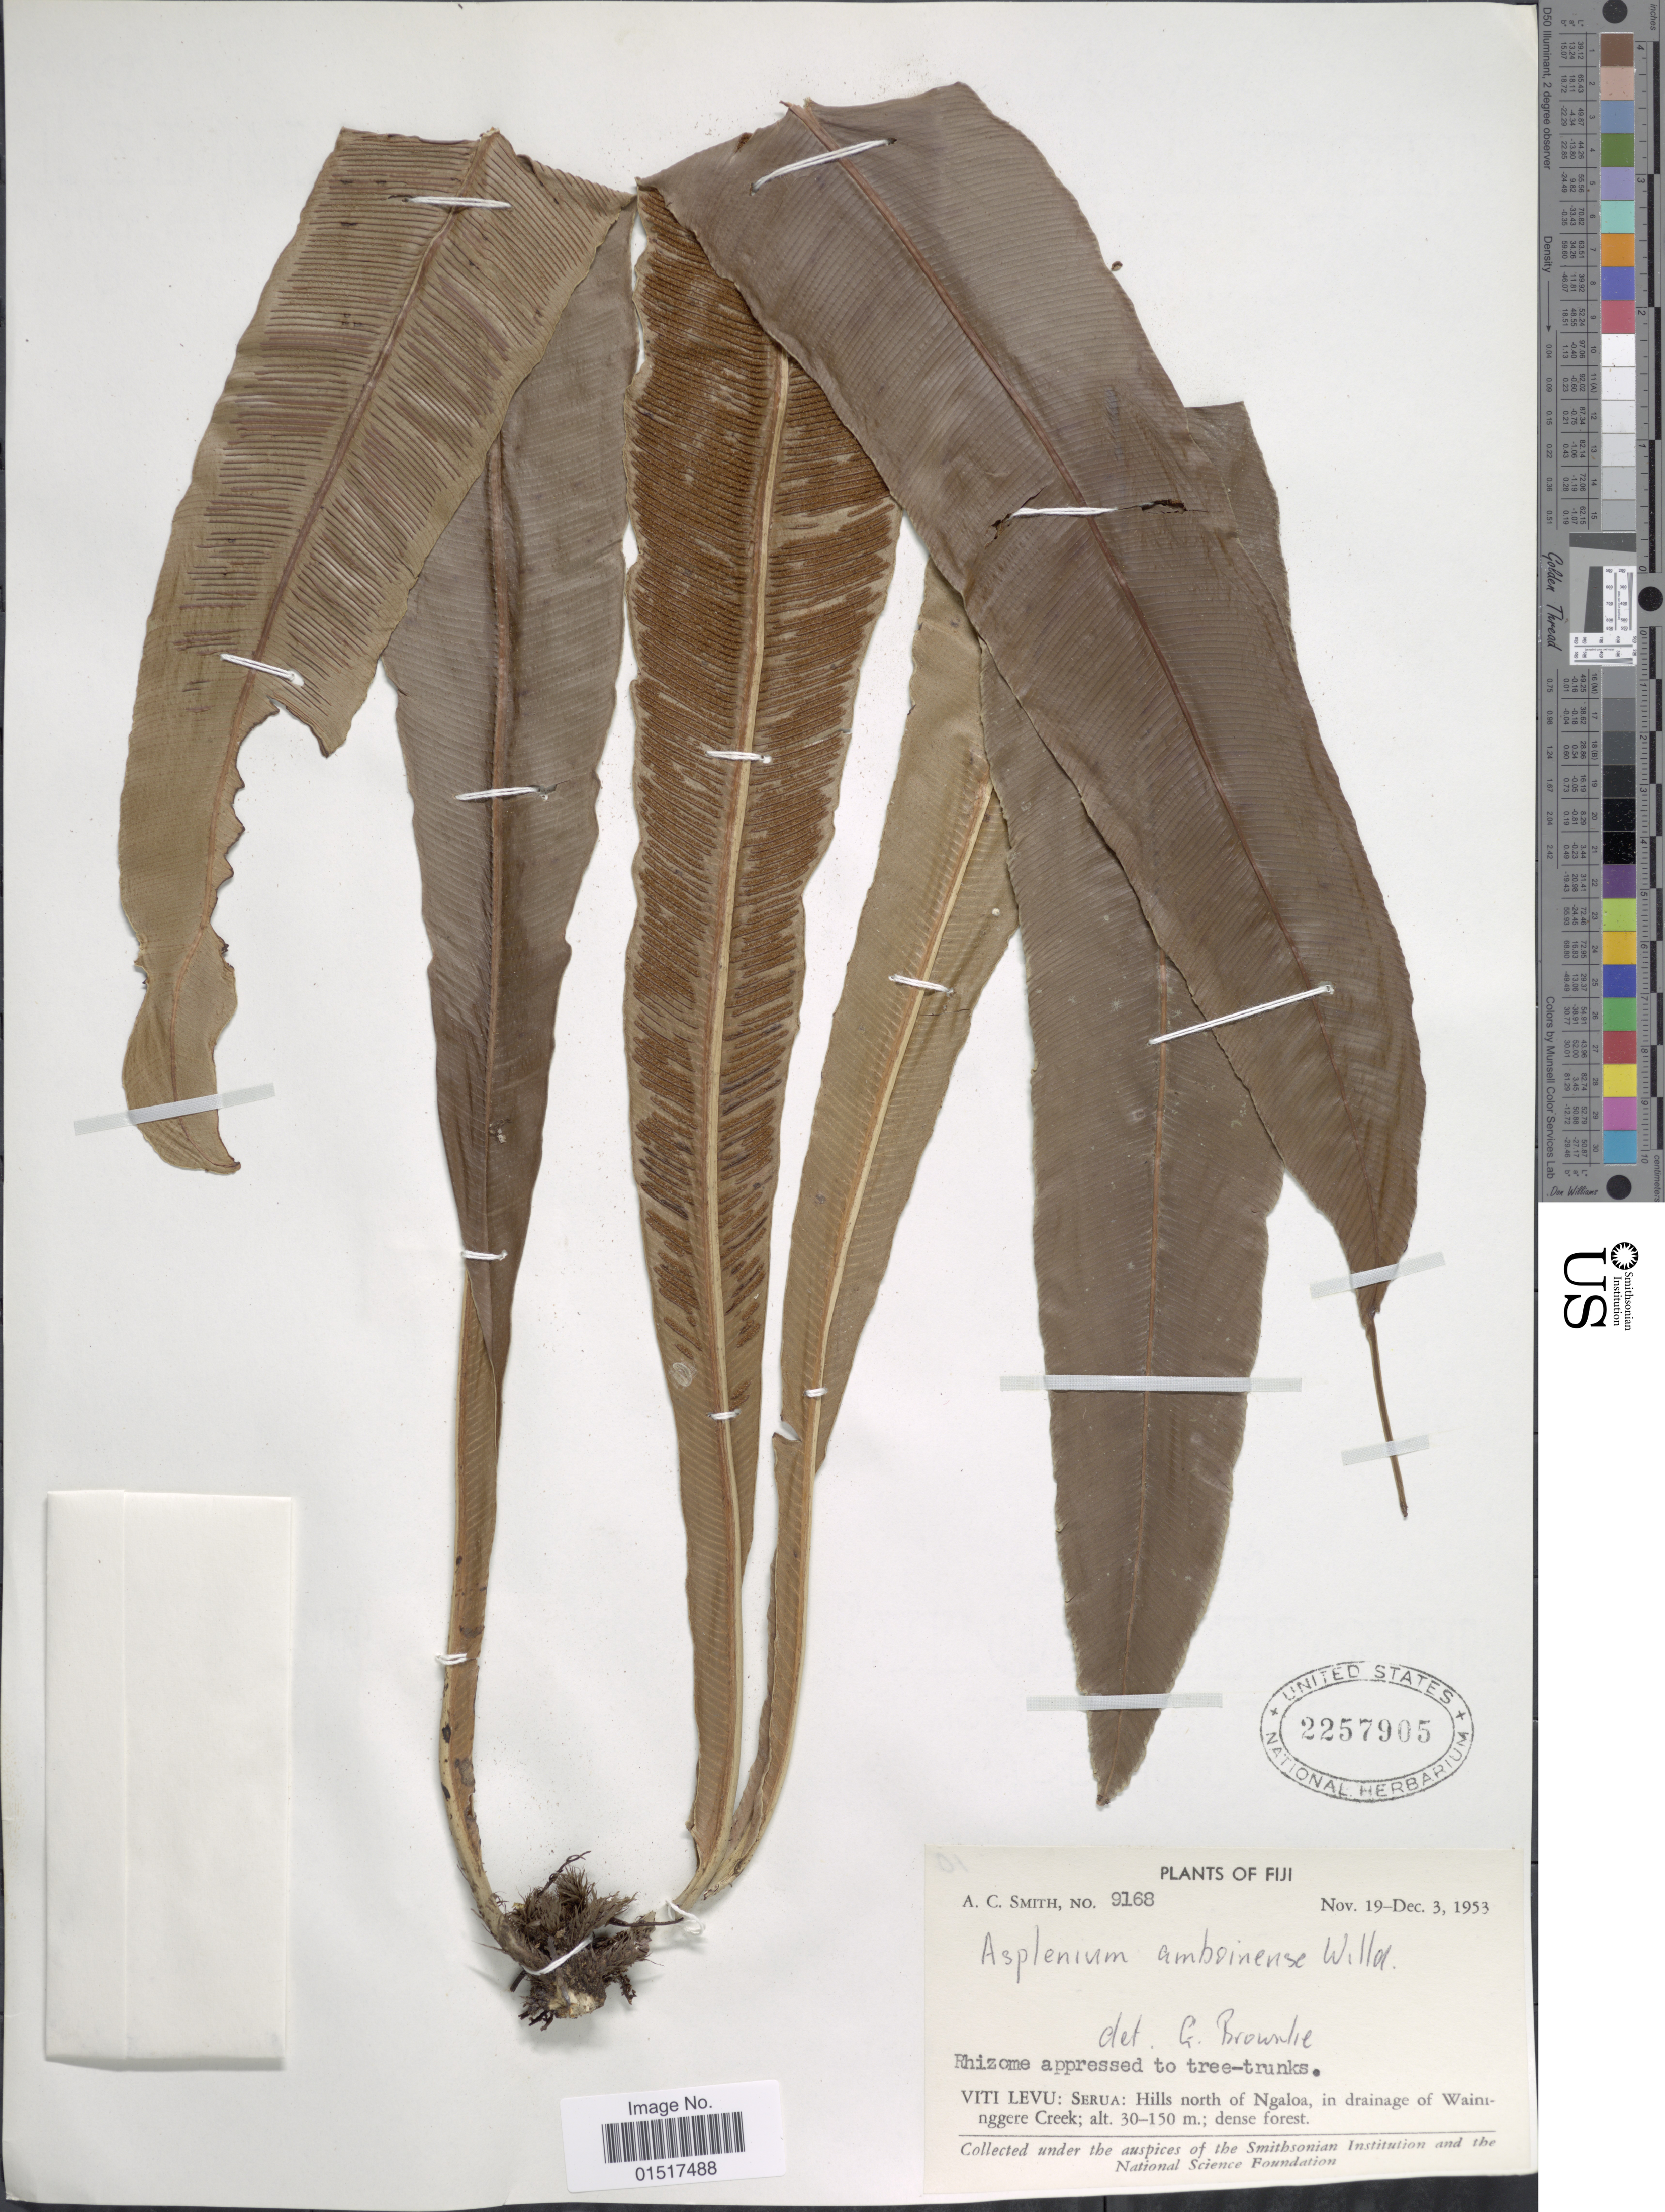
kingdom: Plantae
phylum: Tracheophyta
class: Polypodiopsida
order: Polypodiales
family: Aspleniaceae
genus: Asplenium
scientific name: Asplenium amboinense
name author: Willd.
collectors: A. C. Smith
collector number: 9168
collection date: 1953-11-19/1953-12-03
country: Fiji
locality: Viti Levu: Serua: Hills north of Ngaloa, in drainage Waininggere Creek.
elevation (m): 30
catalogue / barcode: US 2257905